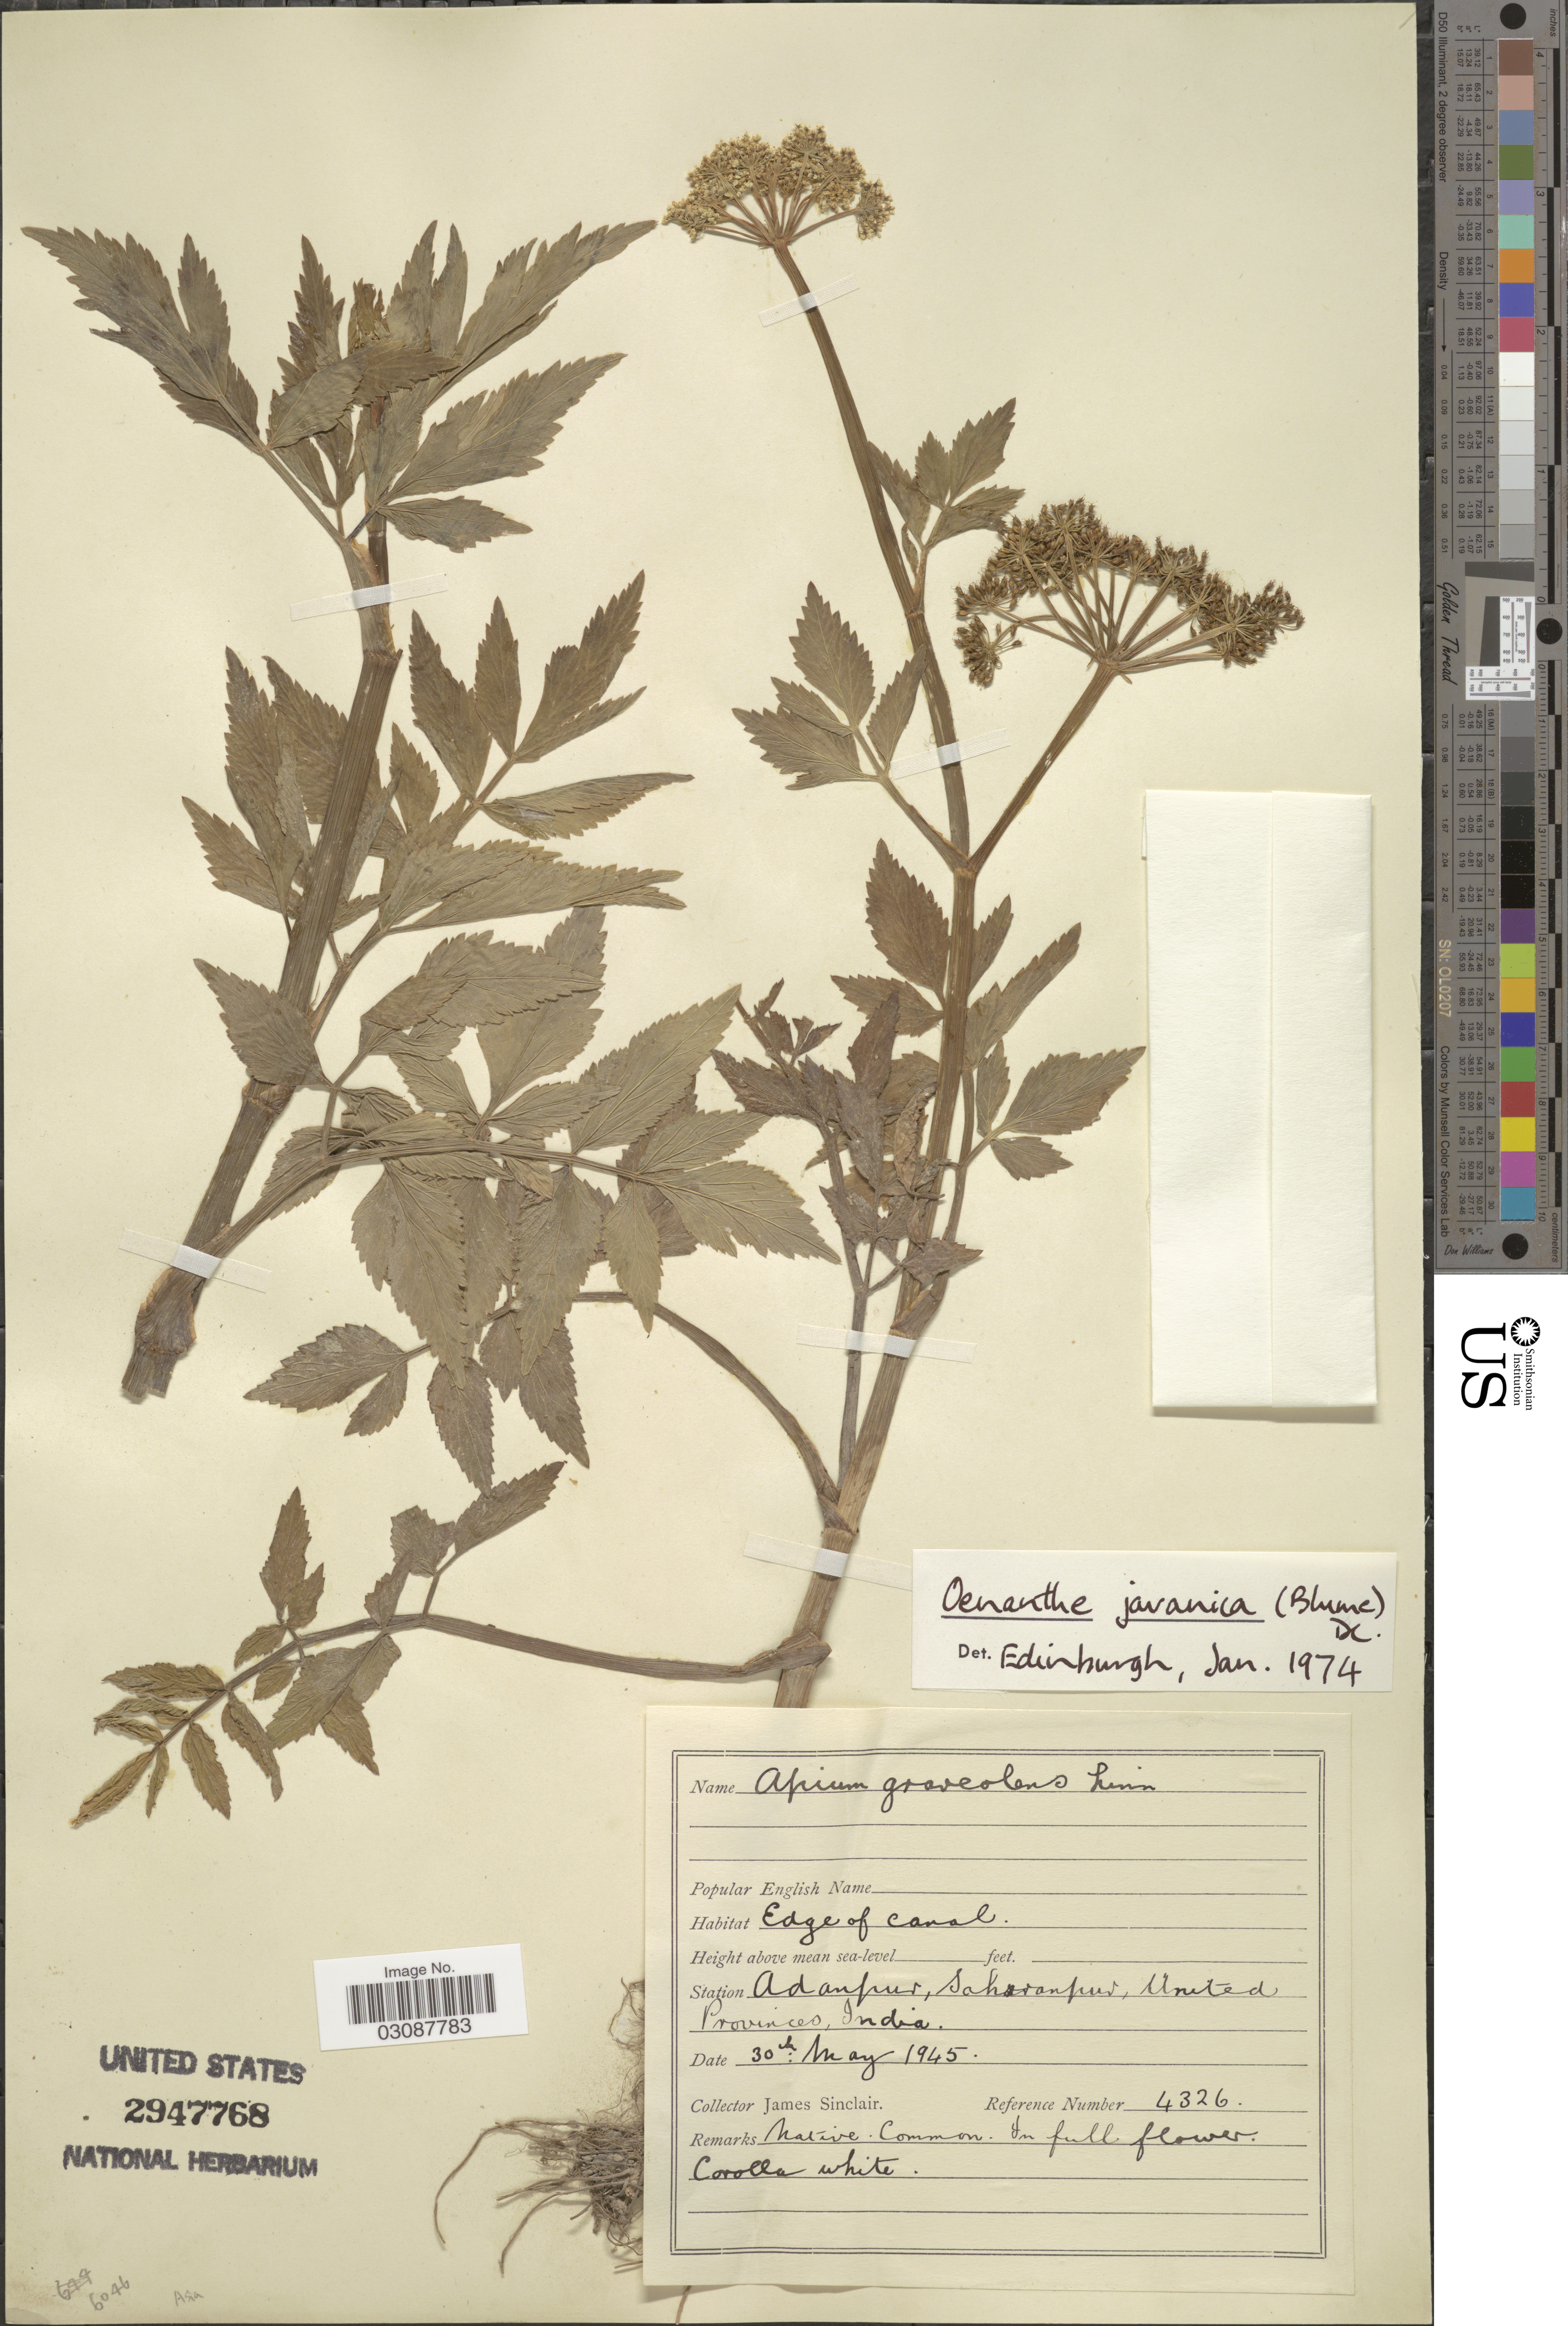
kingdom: Plantae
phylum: Tracheophyta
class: Magnoliopsida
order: Apiales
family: Apiaceae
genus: Oenanthe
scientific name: Oenanthe javanica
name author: (Blume) DC.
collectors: J. Sinclair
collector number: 4326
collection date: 1945-05-30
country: India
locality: Station Adanpur, Saharanpur, United Provinces, India.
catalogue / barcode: US 2947768